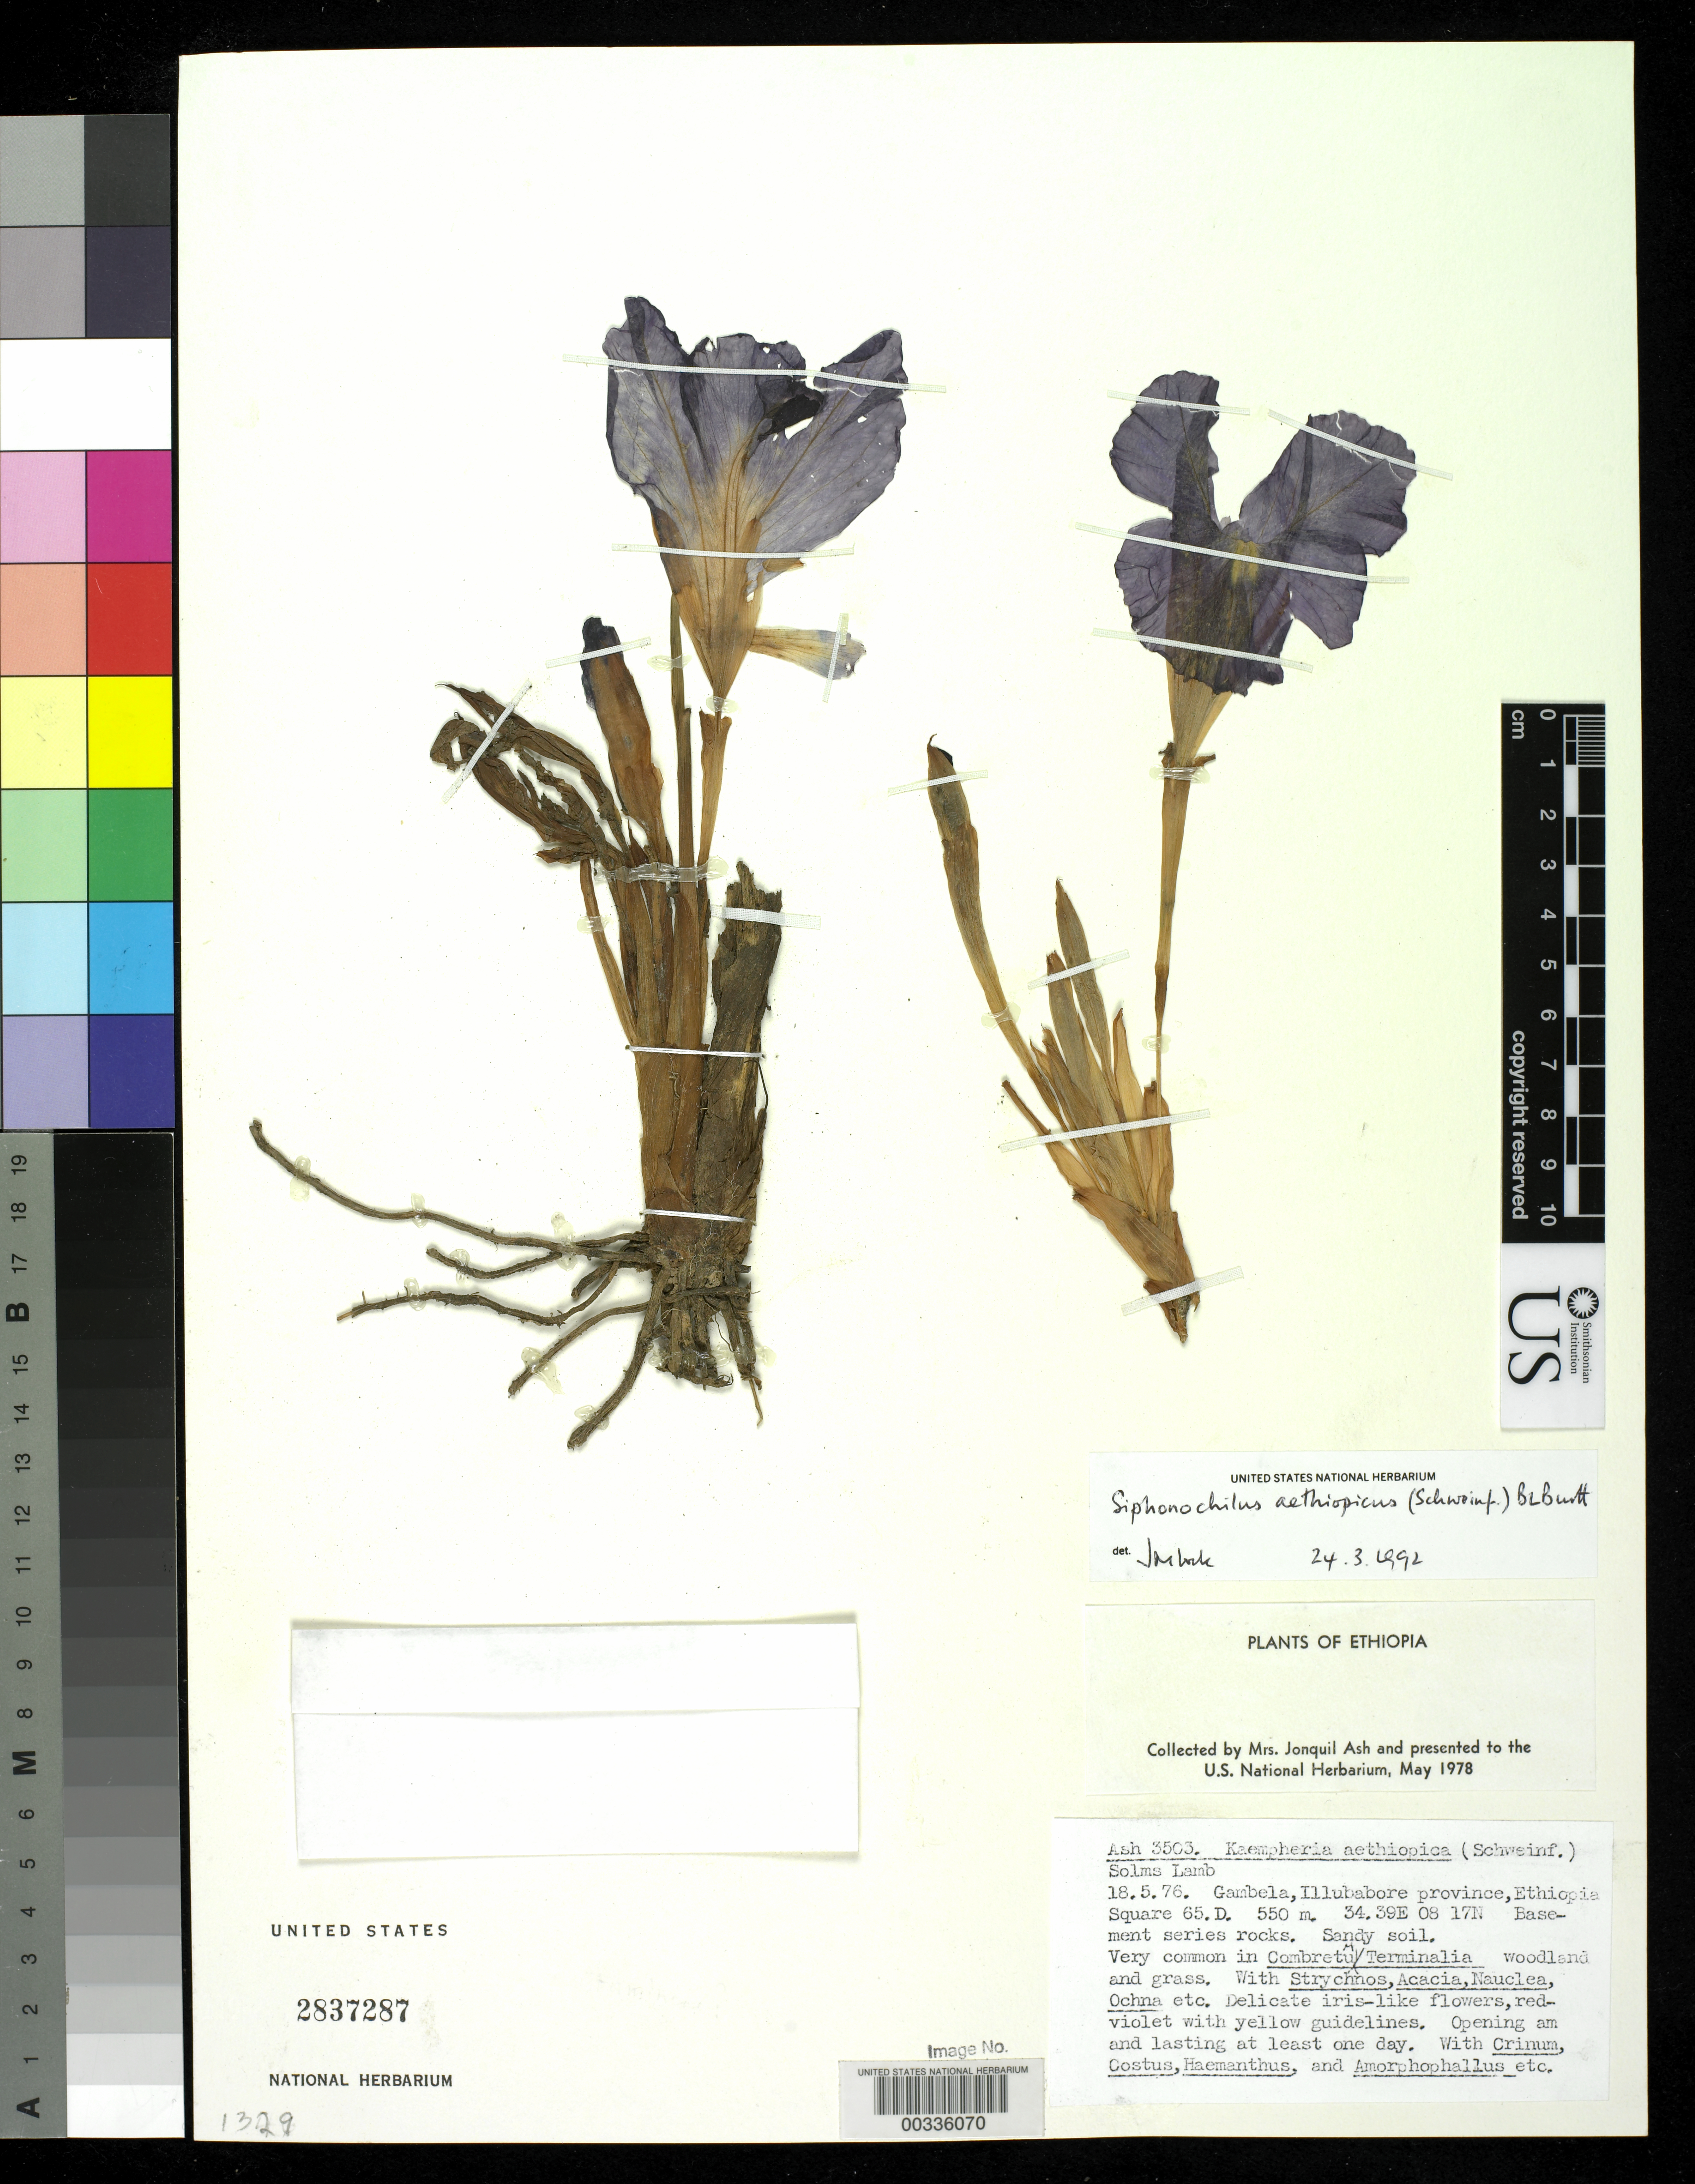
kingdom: Plantae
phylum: Tracheophyta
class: Liliopsida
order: Zingiberales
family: Zingiberaceae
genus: Siphonochilus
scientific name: Siphonochilus aethiopicus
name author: (Schweinf.) B.L. Burtt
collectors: J. Ash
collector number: Ash 3503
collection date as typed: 18 May 1976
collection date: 1976-05-18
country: Ethiopia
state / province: Oromiya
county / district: Illubabor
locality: Gambela, square 65.d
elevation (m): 550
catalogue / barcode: US 2837287